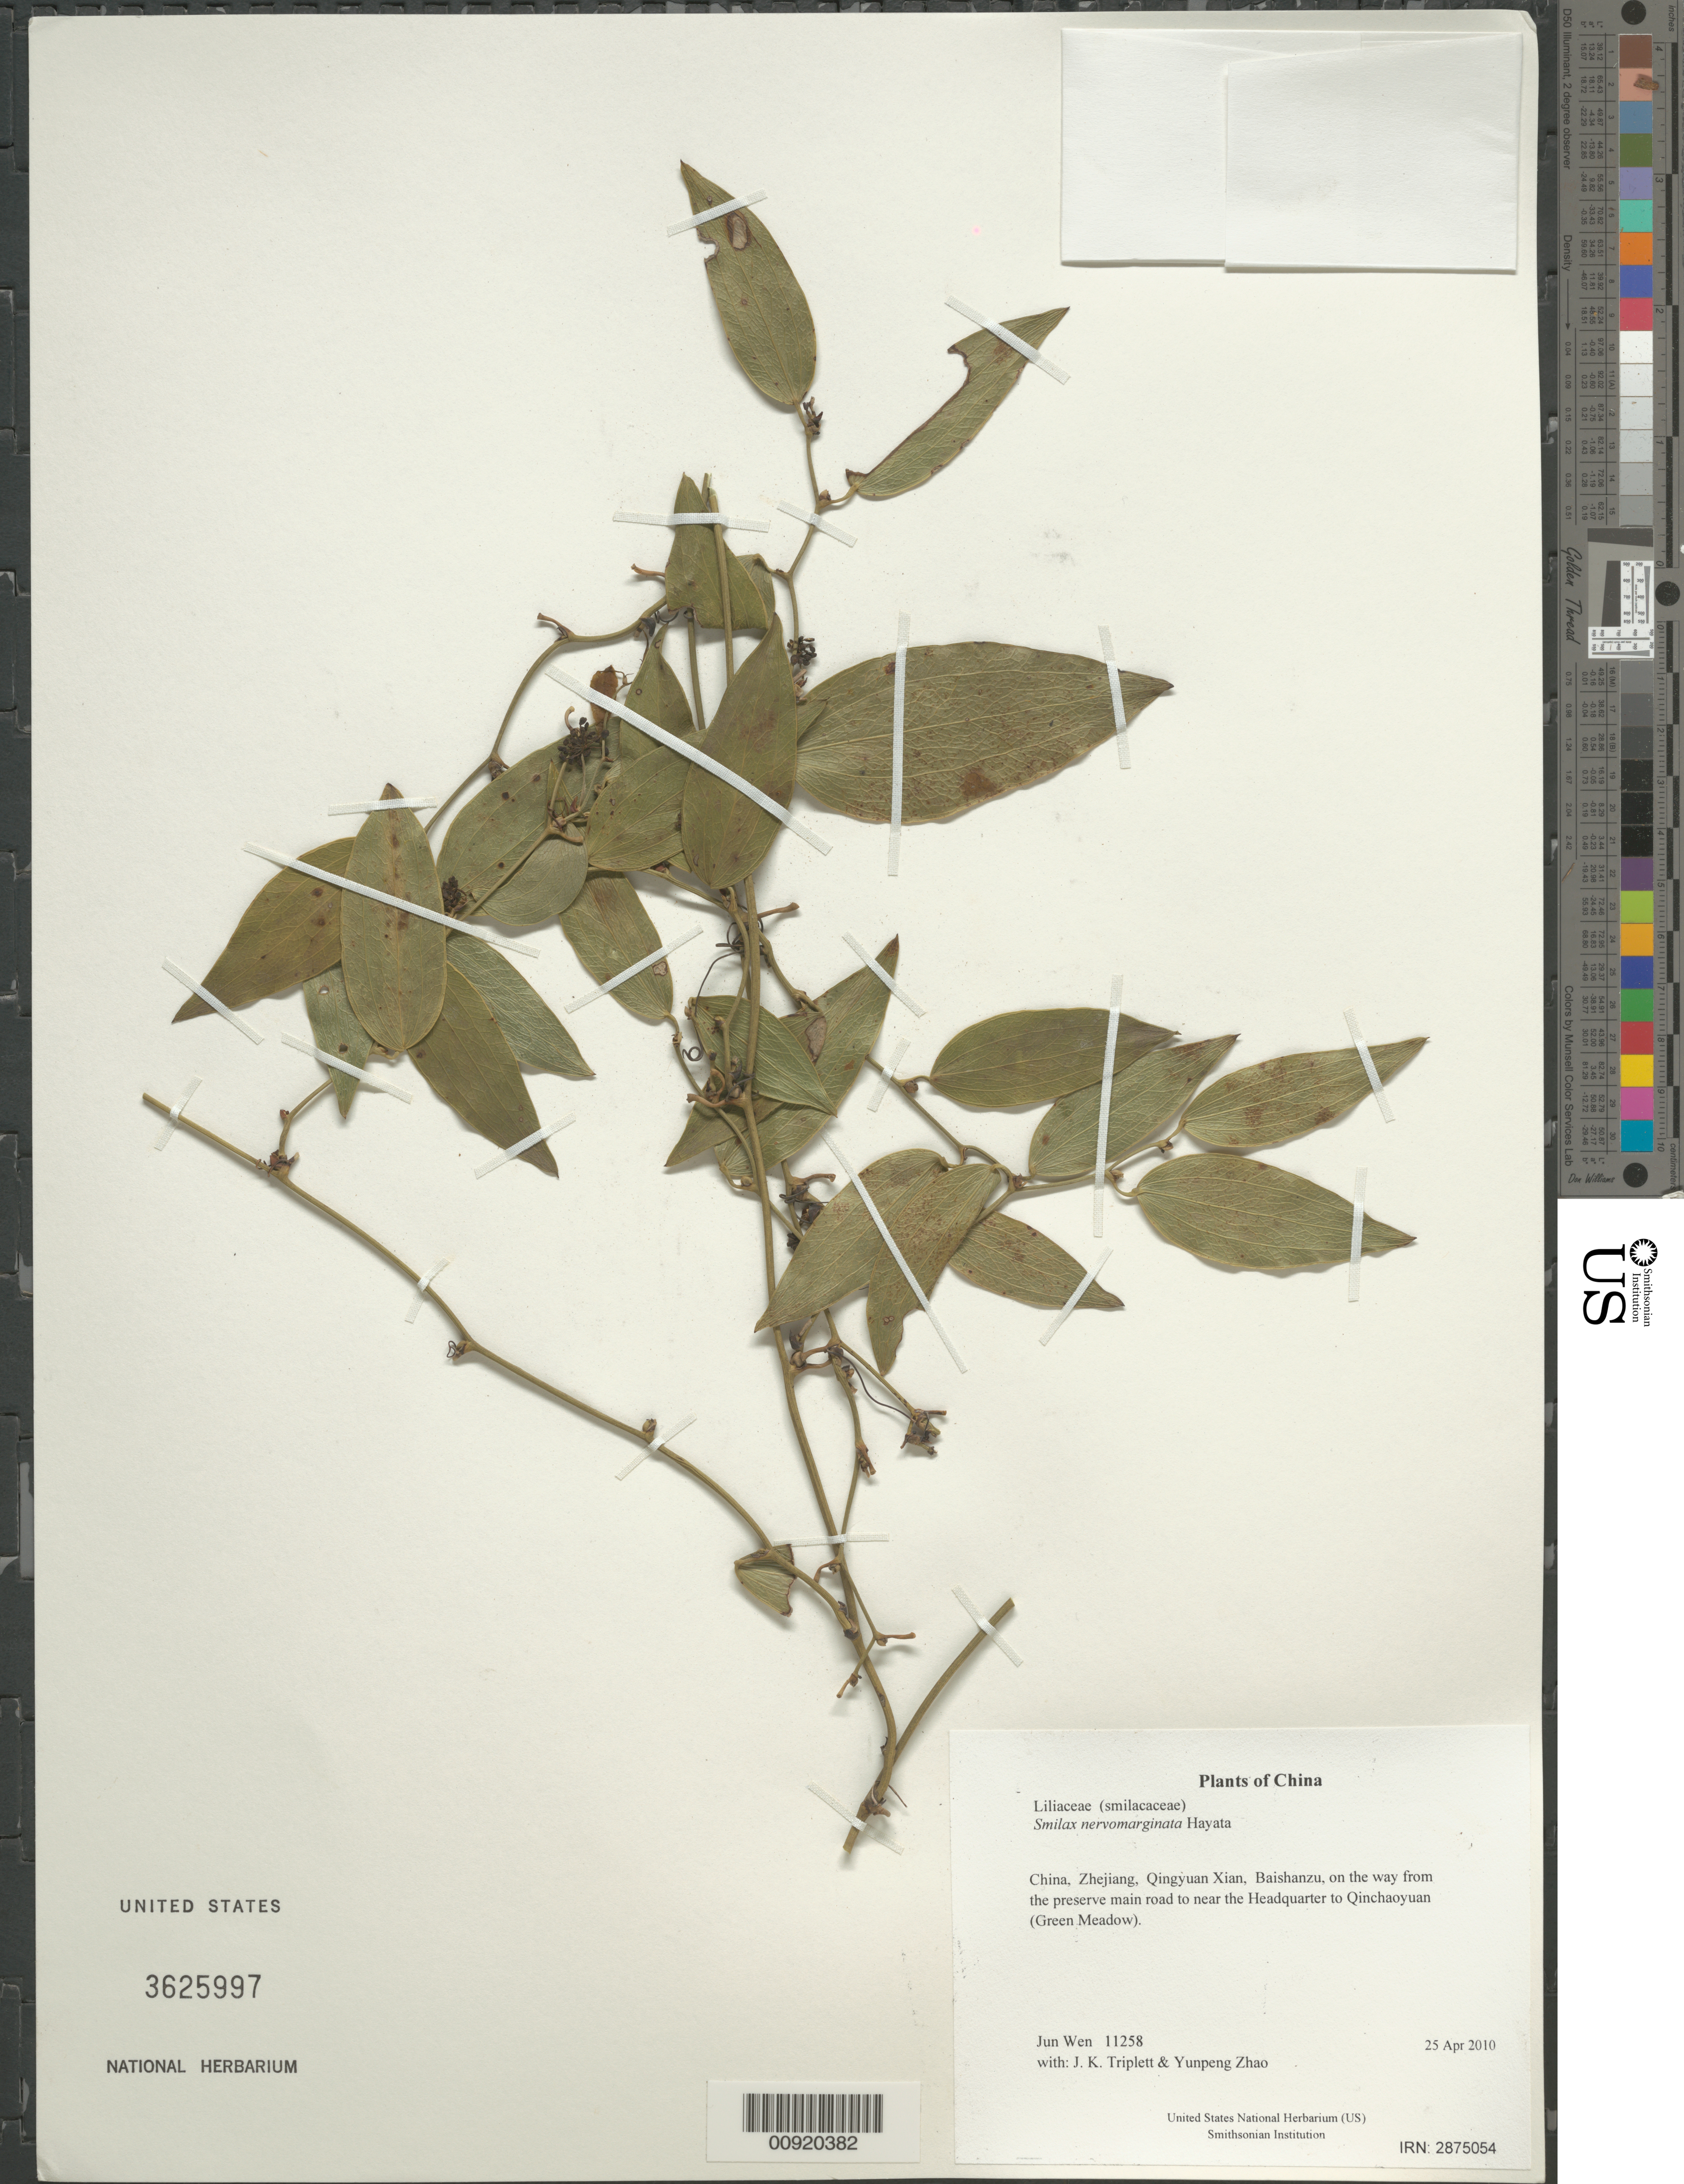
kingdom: Plantae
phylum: Tracheophyta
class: Liliopsida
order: Liliales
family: Smilacaceae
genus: Smilax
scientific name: Smilax nervomarginata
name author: Hayata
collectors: J. Wen, J. K. Triplett & Yunpeng Zhao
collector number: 11258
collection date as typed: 25 Apr 2010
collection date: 2010-04-25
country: China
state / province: Zhejiang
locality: Qingyuan Xian, Baishanzu, on the way from the preserve main road to near the Headquarter to Qinchaoyuan (Green Meadow).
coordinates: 27 43.836 N, 119 11.136 E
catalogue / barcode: US 3625997